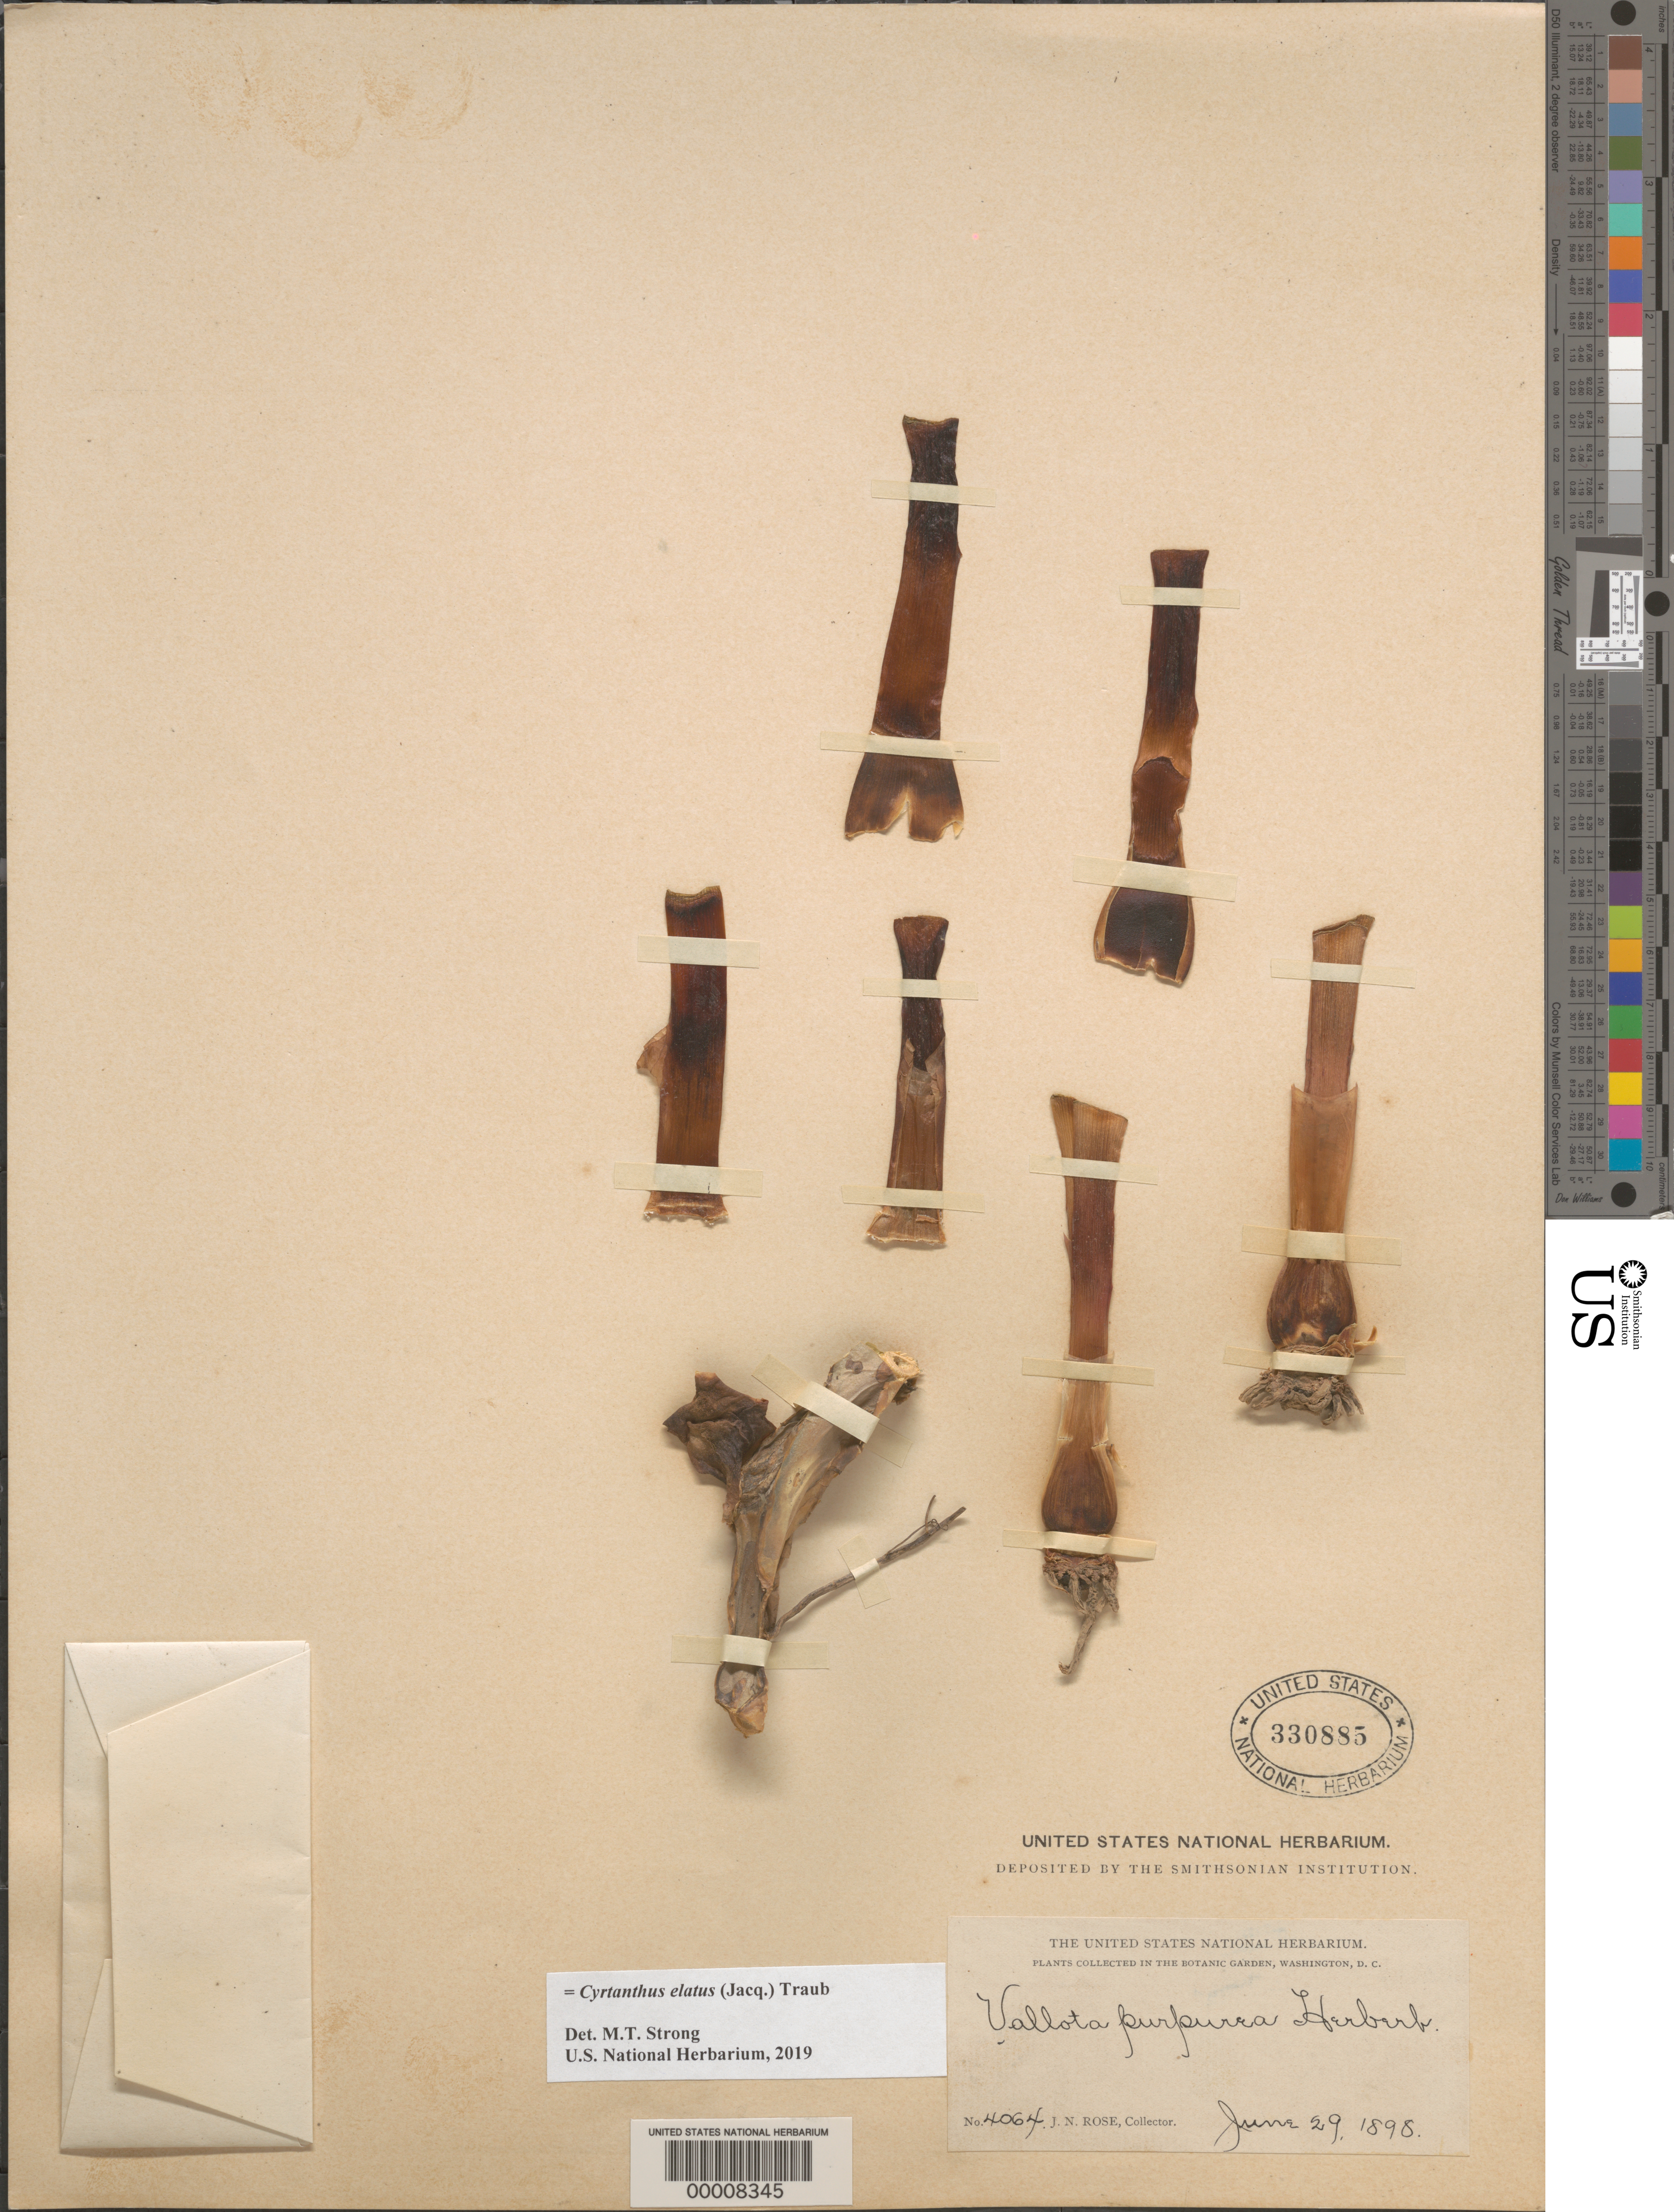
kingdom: Plantae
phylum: Tracheophyta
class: Liliopsida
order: Asparagales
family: Amaryllidaceae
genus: Cyrtanthus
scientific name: Cyrtanthus elatus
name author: (Jacq.) Traub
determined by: Strong, Mark T., (BOT), Smithsonian Institution - National Museum of Natural History (UNITED STATES)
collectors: J. N. Rose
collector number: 4064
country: United States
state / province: Florida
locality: Southern Florida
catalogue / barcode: US 330885